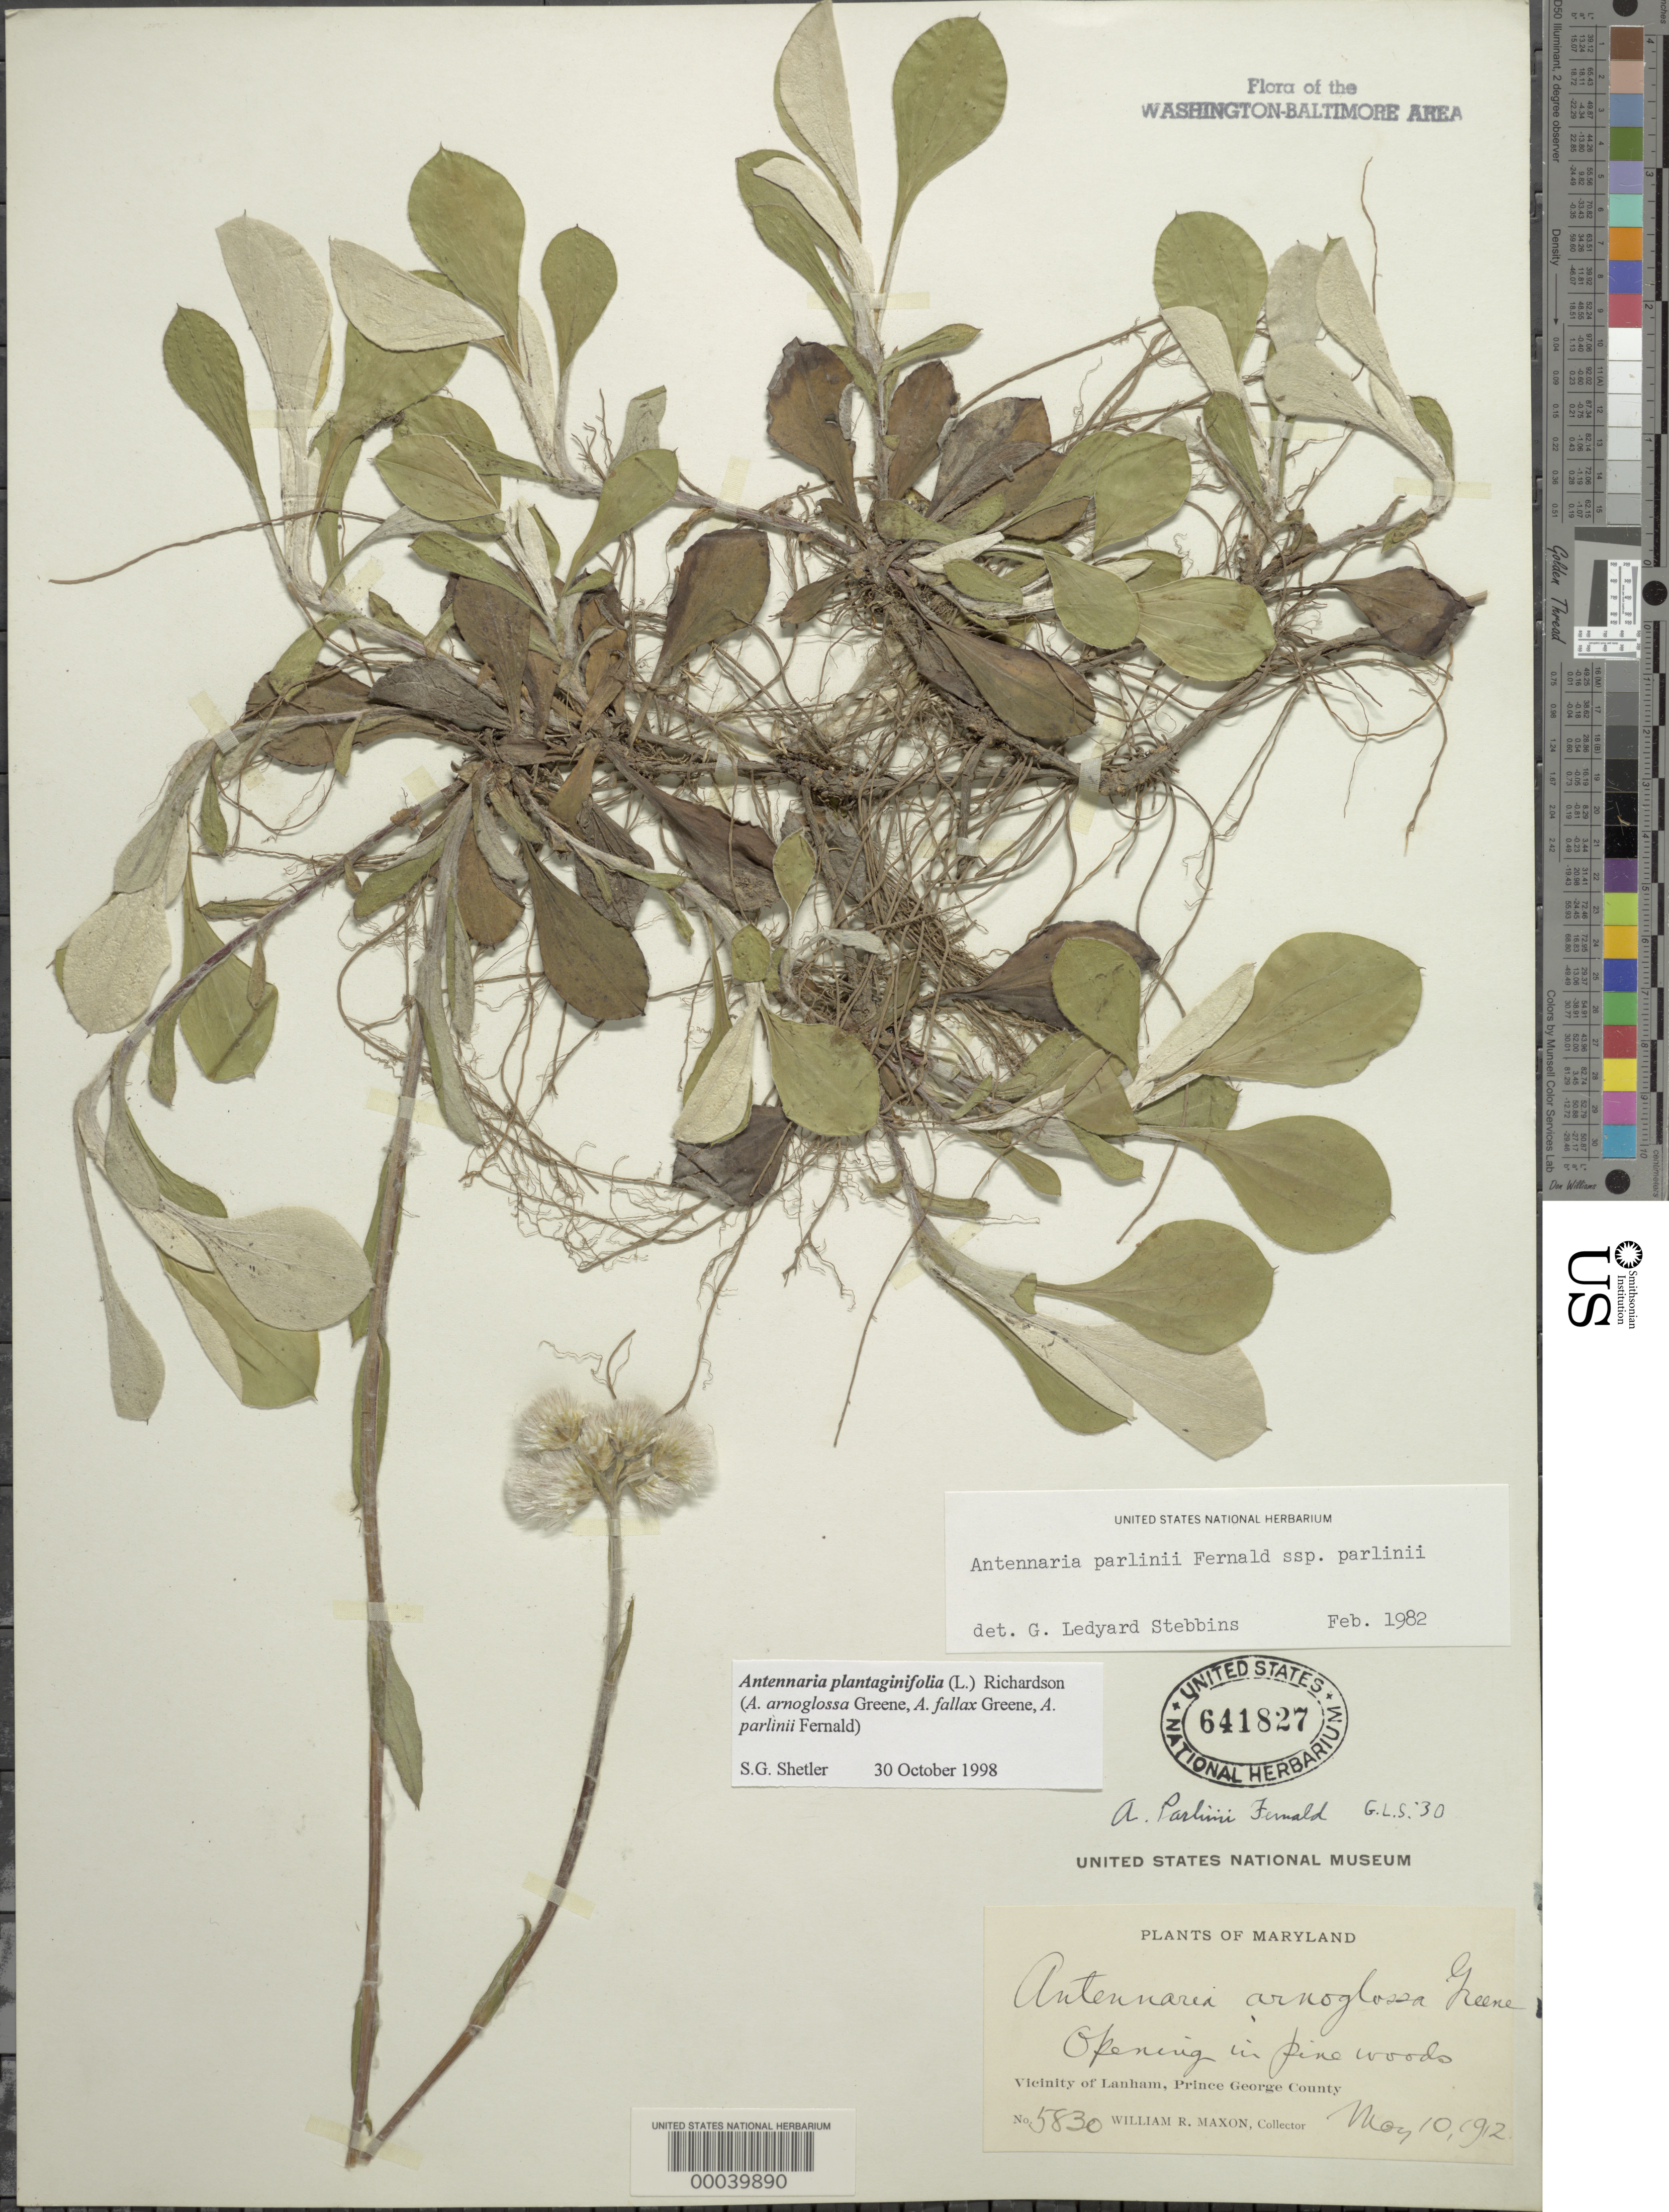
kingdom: Plantae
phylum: Tracheophyta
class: Magnoliopsida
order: Asterales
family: Asteraceae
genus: Antennaria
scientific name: Antennaria plantaginifolia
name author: (L.) Richardson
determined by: Stebbins, G. L.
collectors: W. R. Maxon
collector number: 5830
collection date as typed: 10 May 1912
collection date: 1912-05-10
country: United States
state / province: Maryland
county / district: Prince George's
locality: Lanham vicinity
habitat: Opening in pine woods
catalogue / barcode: US 641827